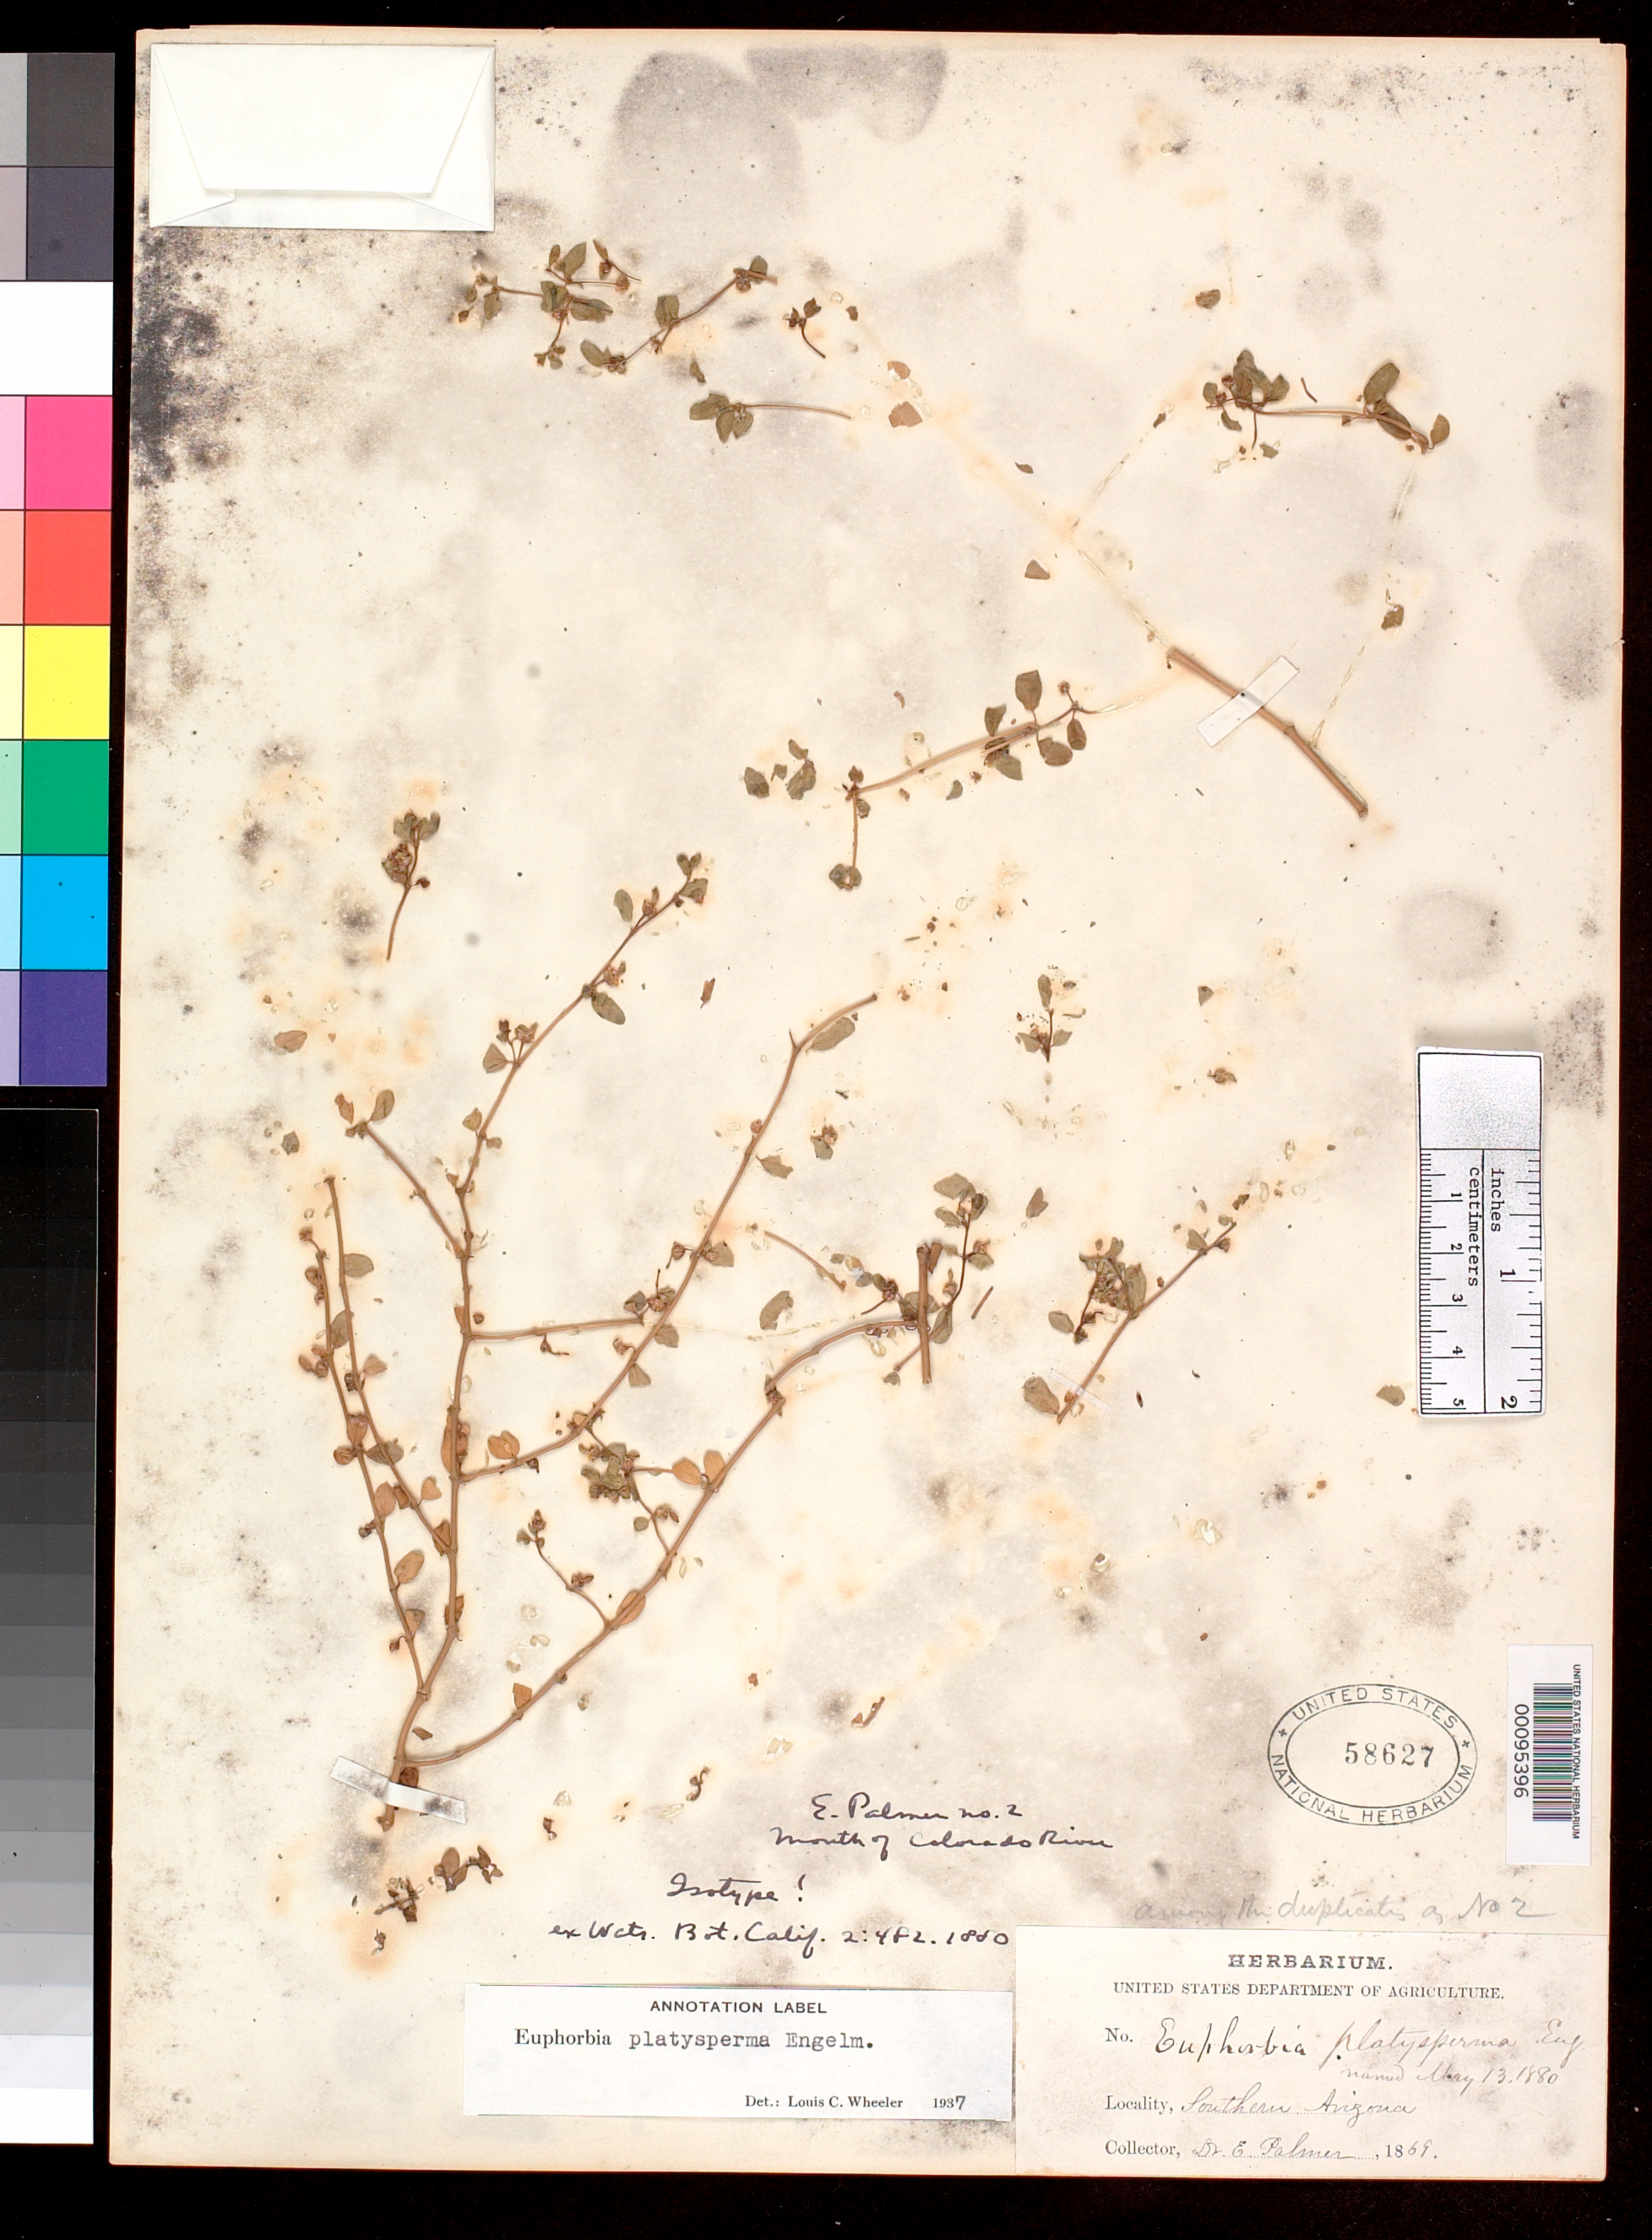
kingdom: Plantae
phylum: Tracheophyta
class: Magnoliopsida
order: Malpighiales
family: Euphorbiaceae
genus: Euphorbia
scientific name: Euphorbia platysperma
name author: Engelm. ex S. Watson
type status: Isosyntype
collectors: E. Palmer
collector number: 2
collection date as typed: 1869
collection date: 1869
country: United States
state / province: Arizona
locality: Southern Arizona.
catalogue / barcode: US 58627